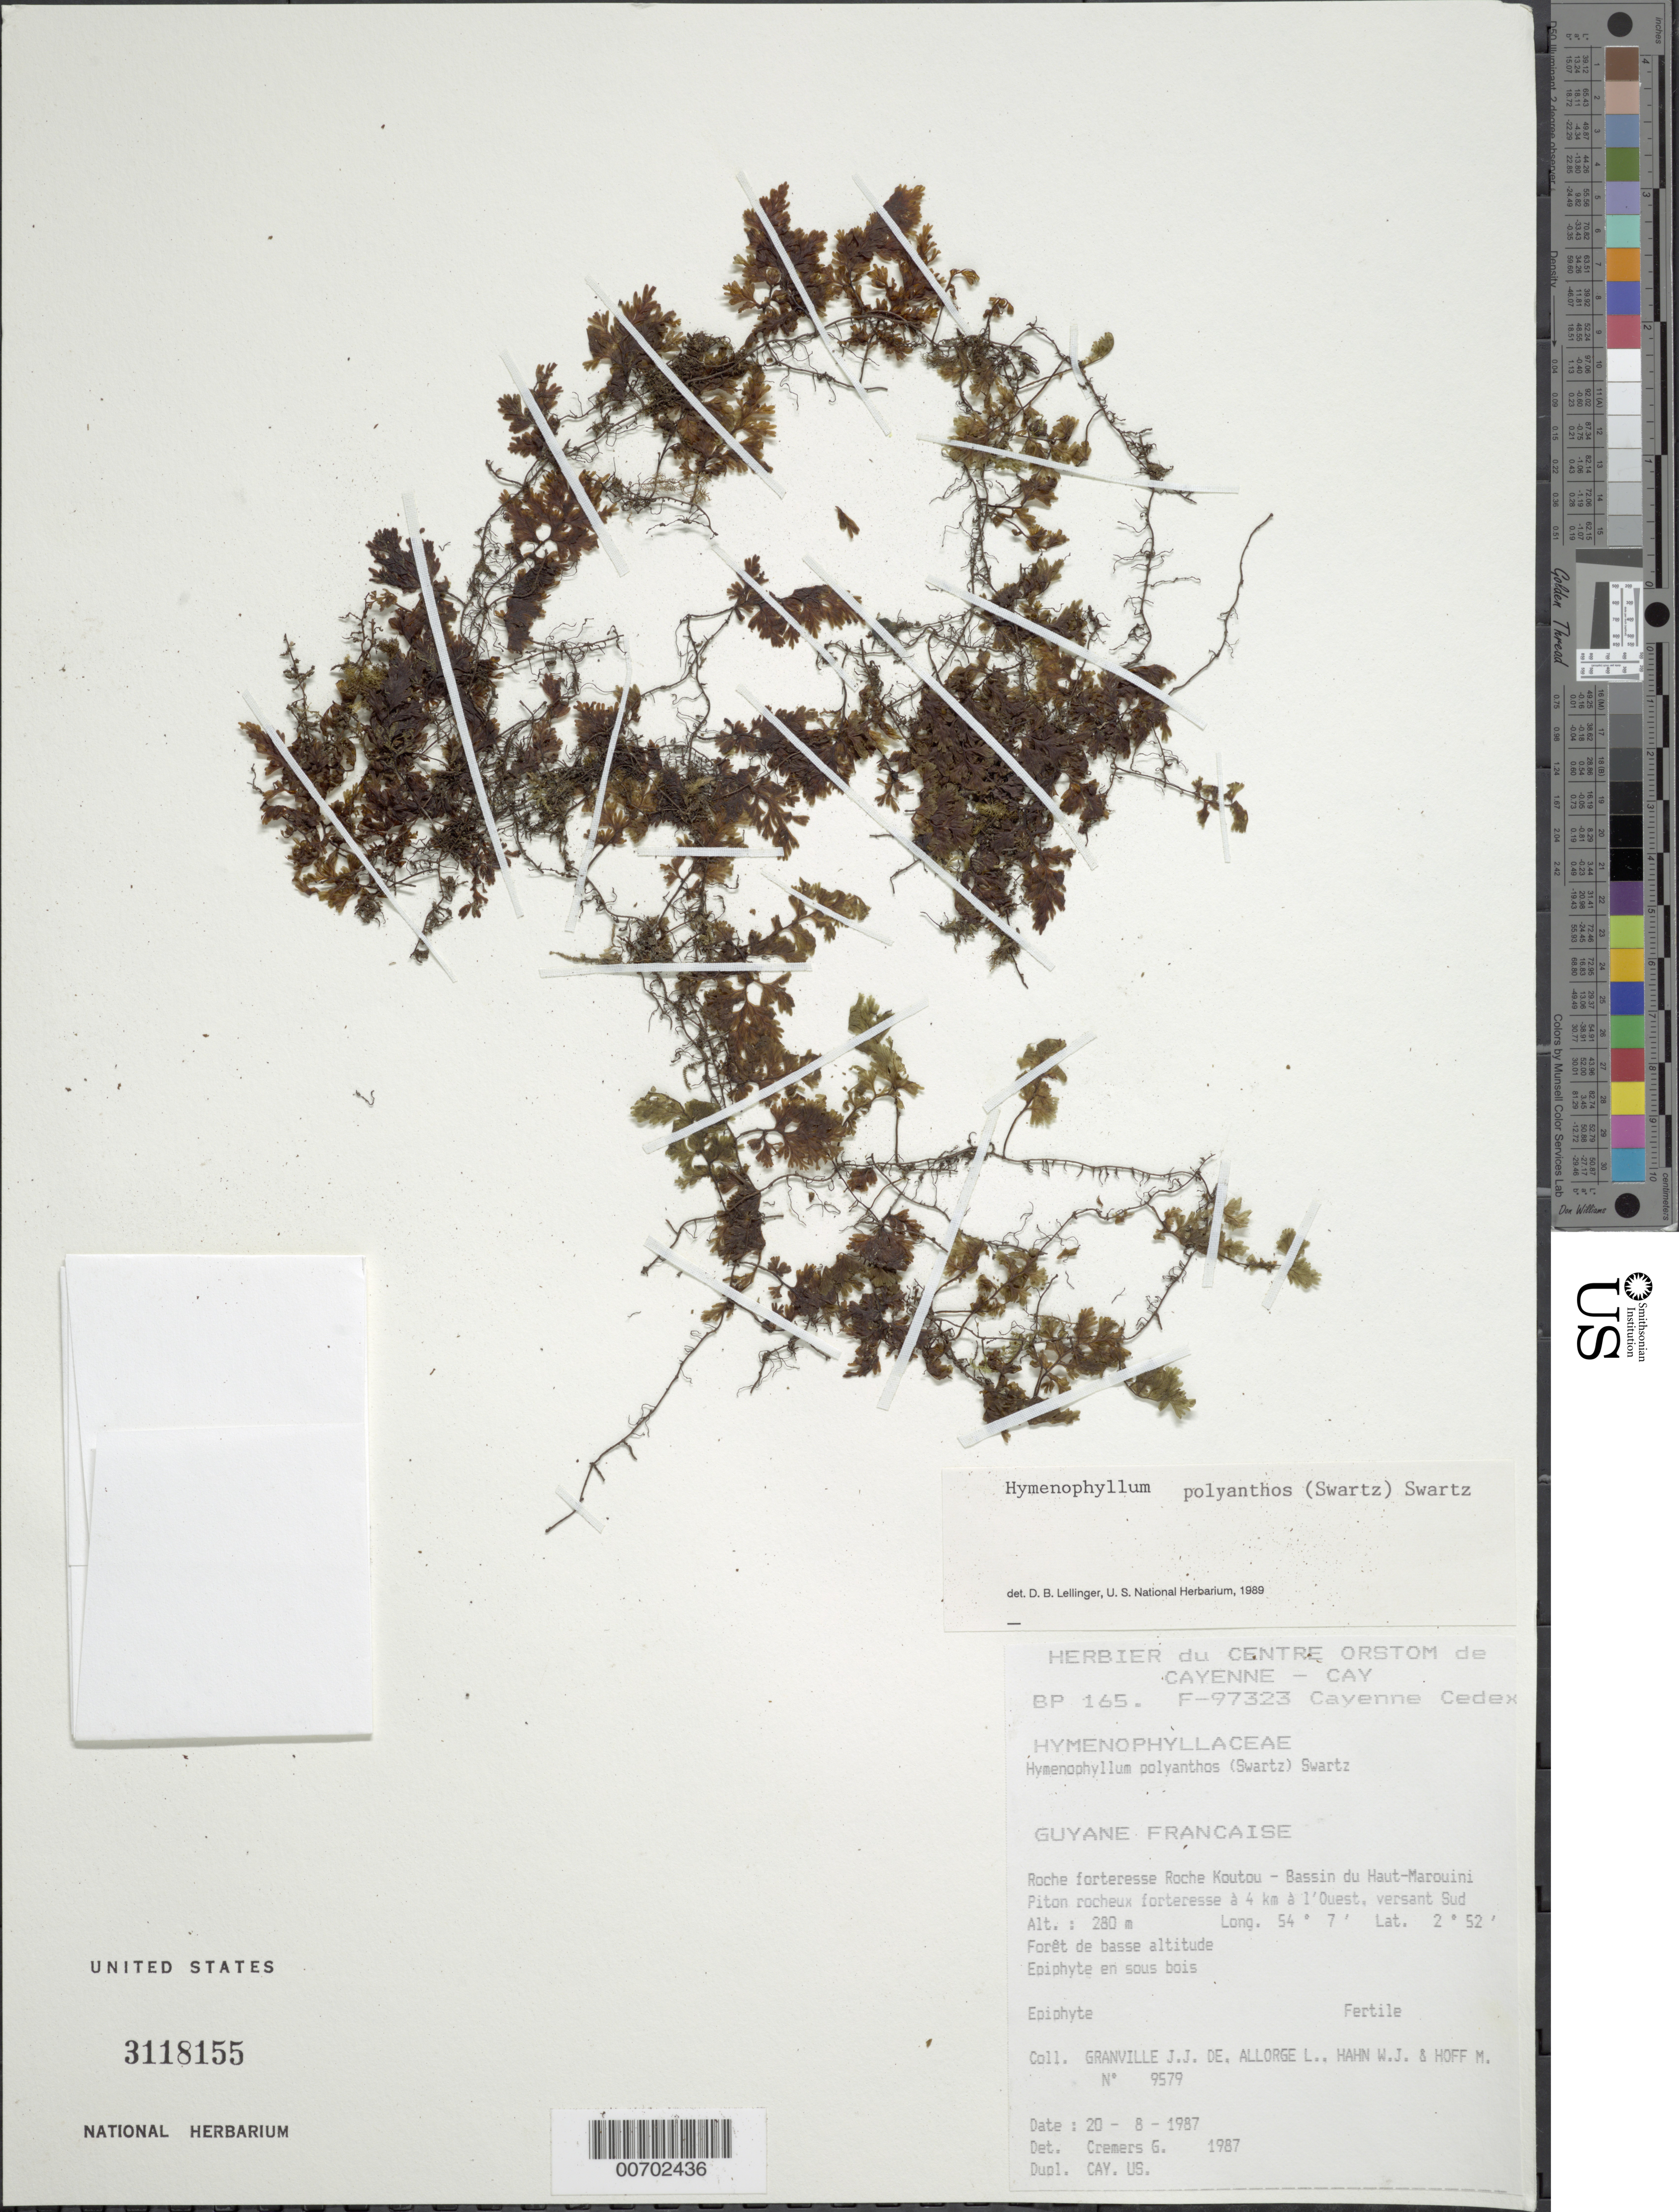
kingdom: Plantae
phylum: Tracheophyta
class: Polypodiopsida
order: Hymenophyllales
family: Hymenophyllaceae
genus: Hymenophyllum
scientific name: Hymenophyllum polyanthos var. polyanthos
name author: (Sw.) Sw.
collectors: J.-J. de Granville, L. Allorge, W. J. Hahn & M. Hoff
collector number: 9579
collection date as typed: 20-Aug-87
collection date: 1987-08-20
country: French Guiana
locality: Roche Koutou, Bassin du Haut-Marouini. Piton rocheux forteresse a 4 km a l'Oust. versant Sud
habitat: Low forest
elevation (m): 280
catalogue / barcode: US 3118155